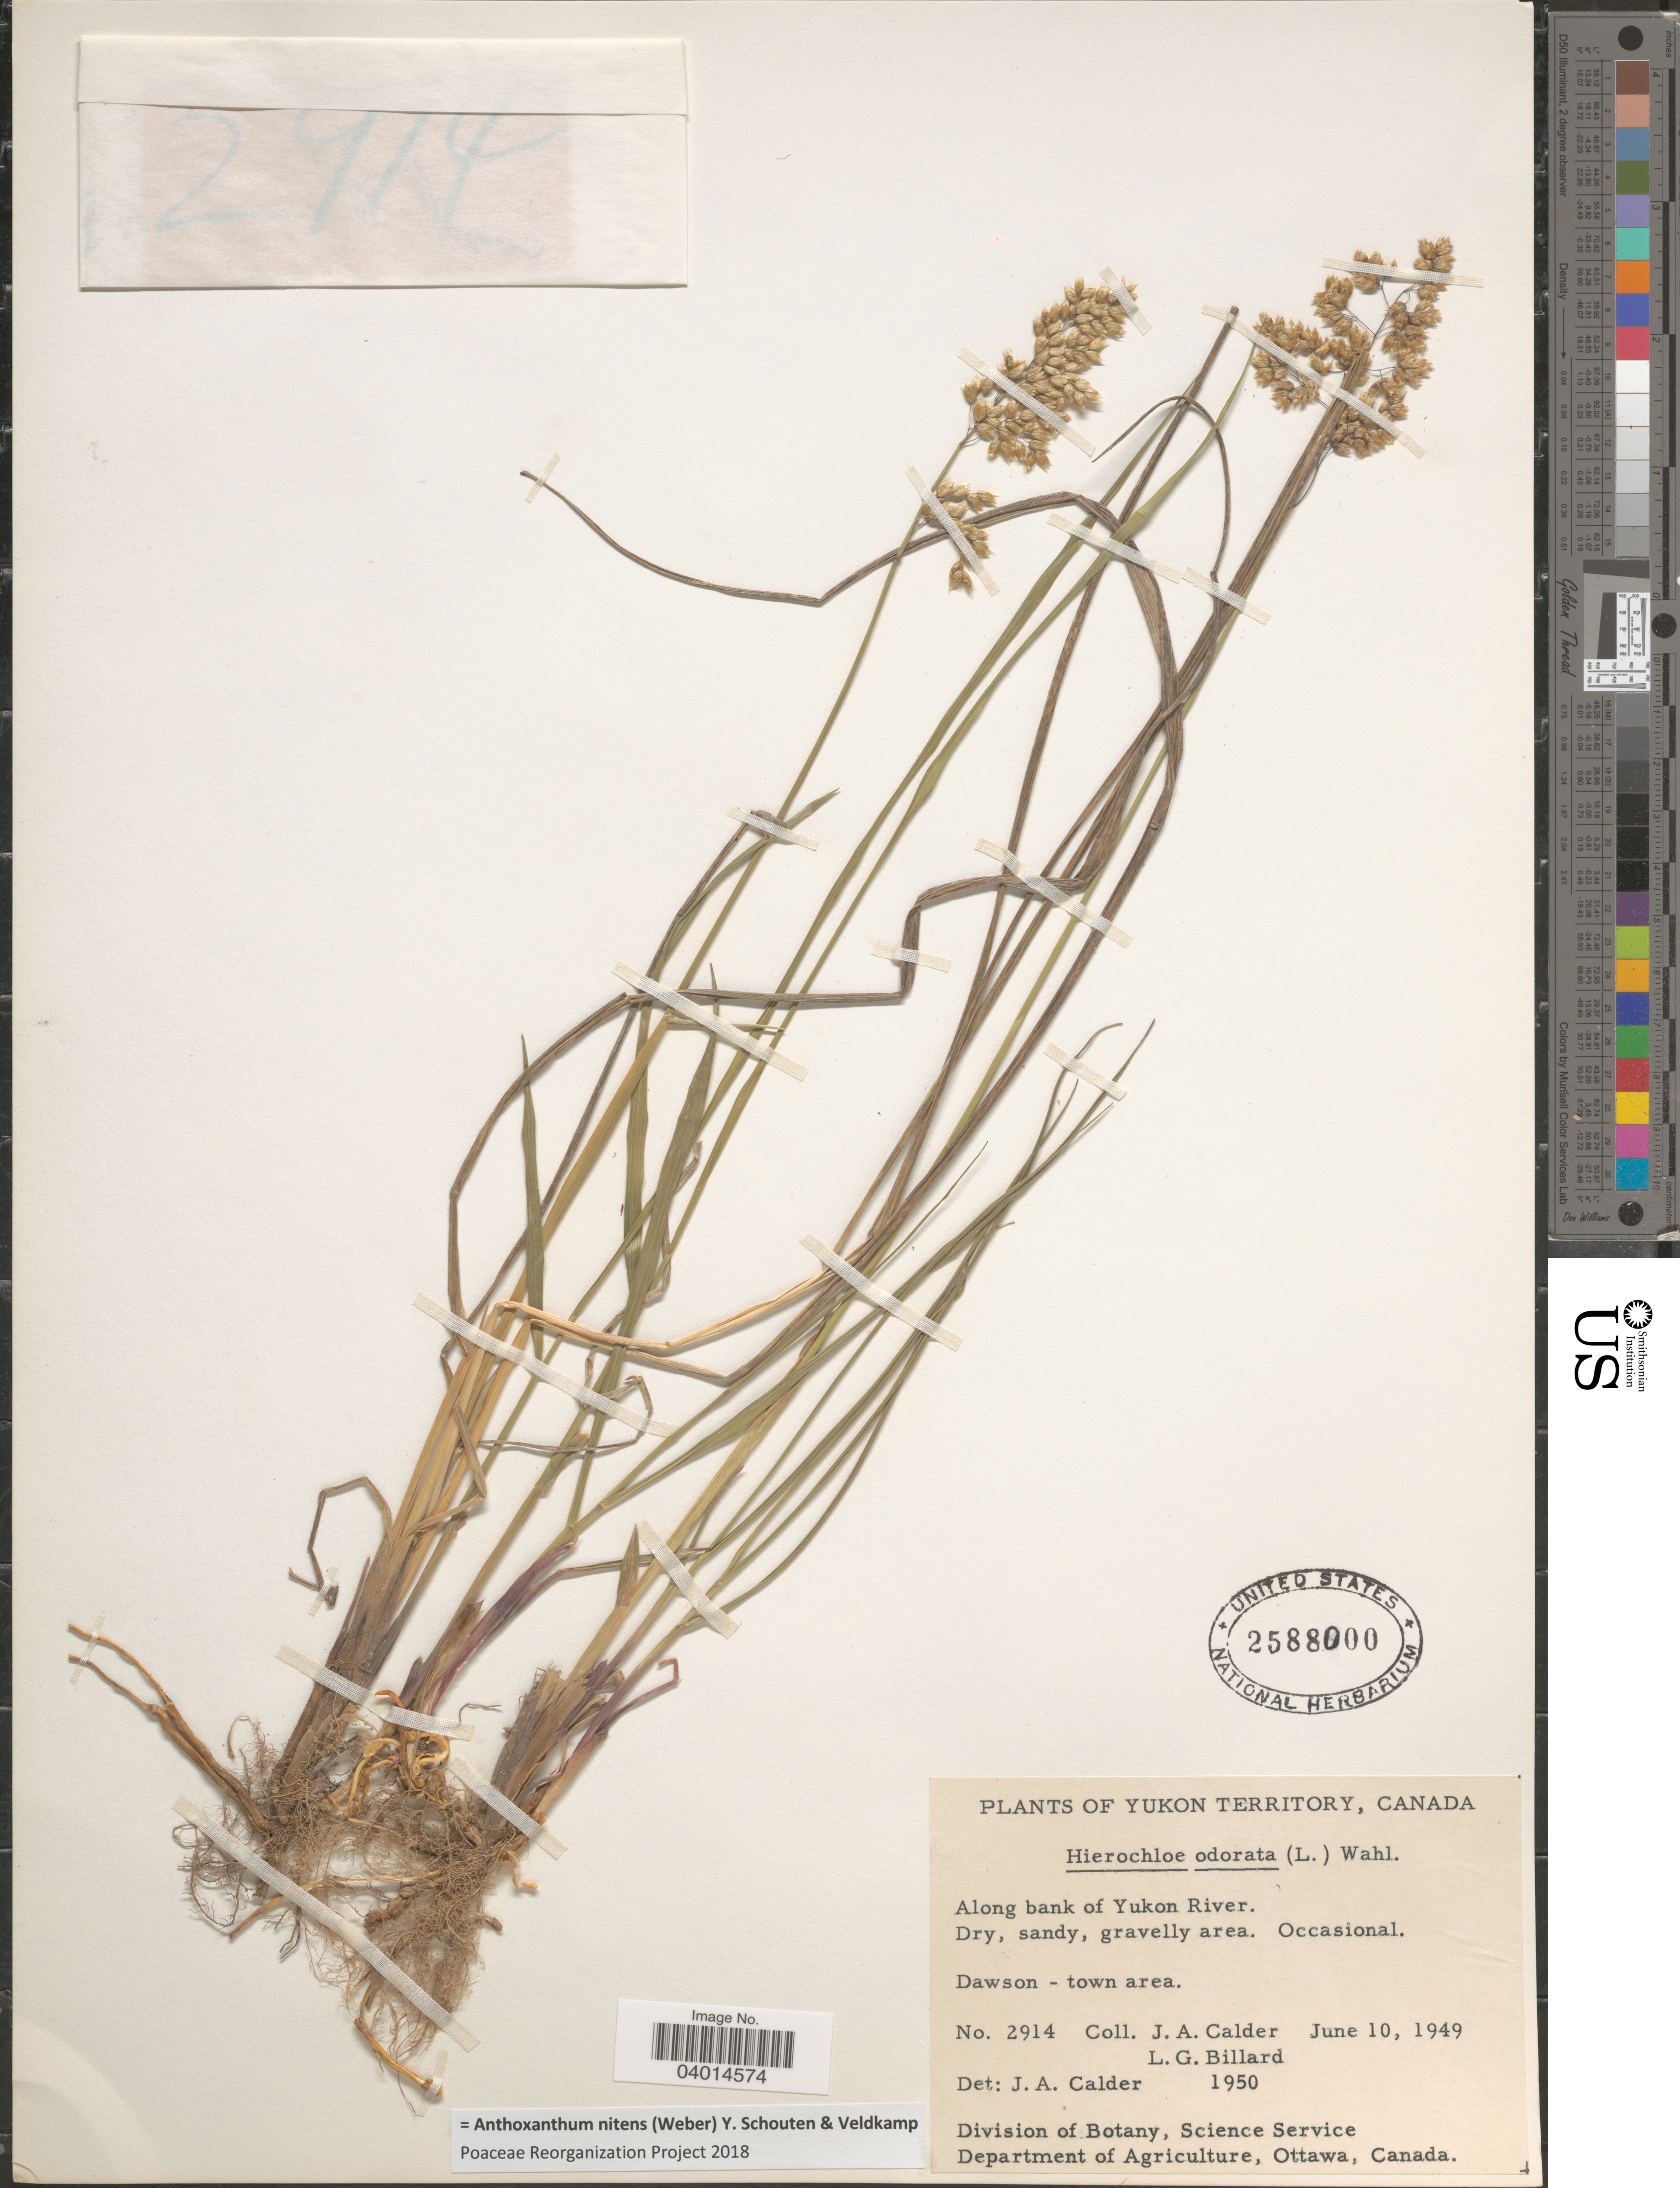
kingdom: Plantae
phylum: Tracheophyta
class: Liliopsida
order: Poales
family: Poaceae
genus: Anthoxanthum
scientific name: Anthoxanthum nitens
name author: (G.H. Weber) R.T.A. Schouten & Veldkamp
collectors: J. A. Calder & L. Billard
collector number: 2914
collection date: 1949-06-10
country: Canada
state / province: Yukon Territory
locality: Along bank of Yukon River. Dawson - town area.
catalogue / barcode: US 2588000